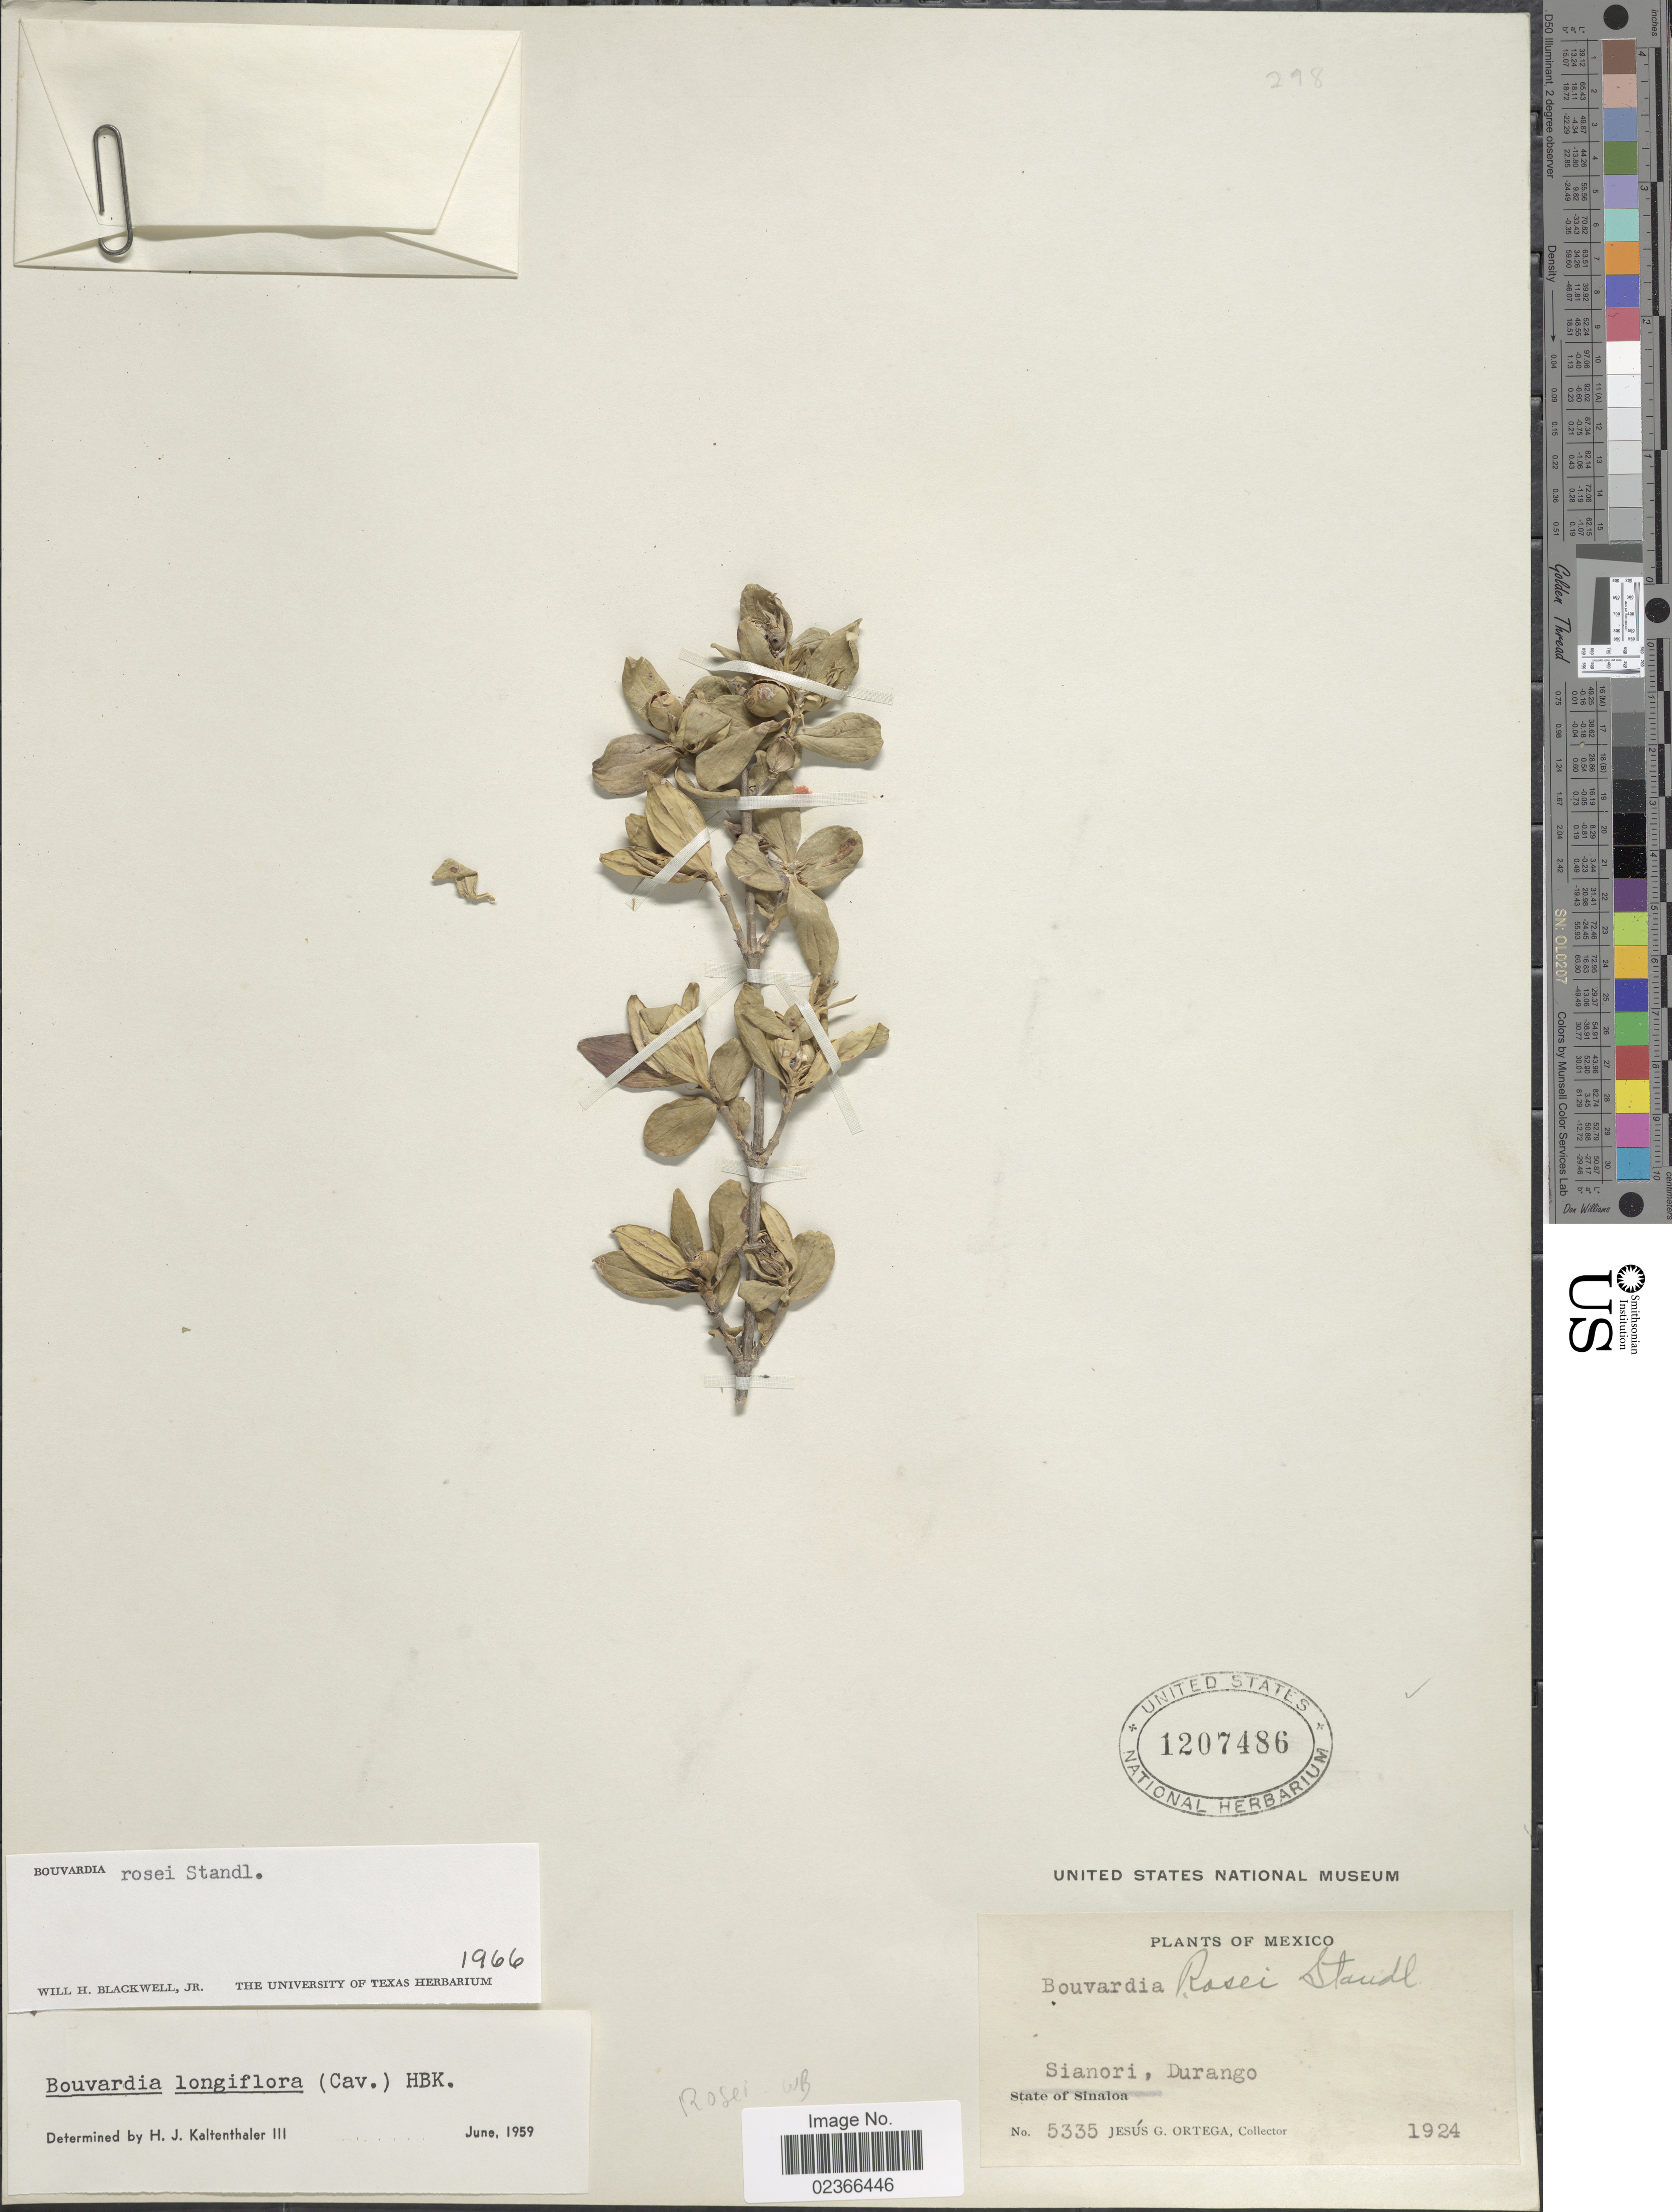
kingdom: Plantae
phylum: Tracheophyta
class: Magnoliopsida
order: Gentianales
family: Rubiaceae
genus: Bouvardia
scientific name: Bouvardia rosei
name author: Standl.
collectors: J. Ortega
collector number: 5335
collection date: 1924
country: Mexico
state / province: Durango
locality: Sianori, State of Sinaloa [unsure placement]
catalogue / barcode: US 1207486